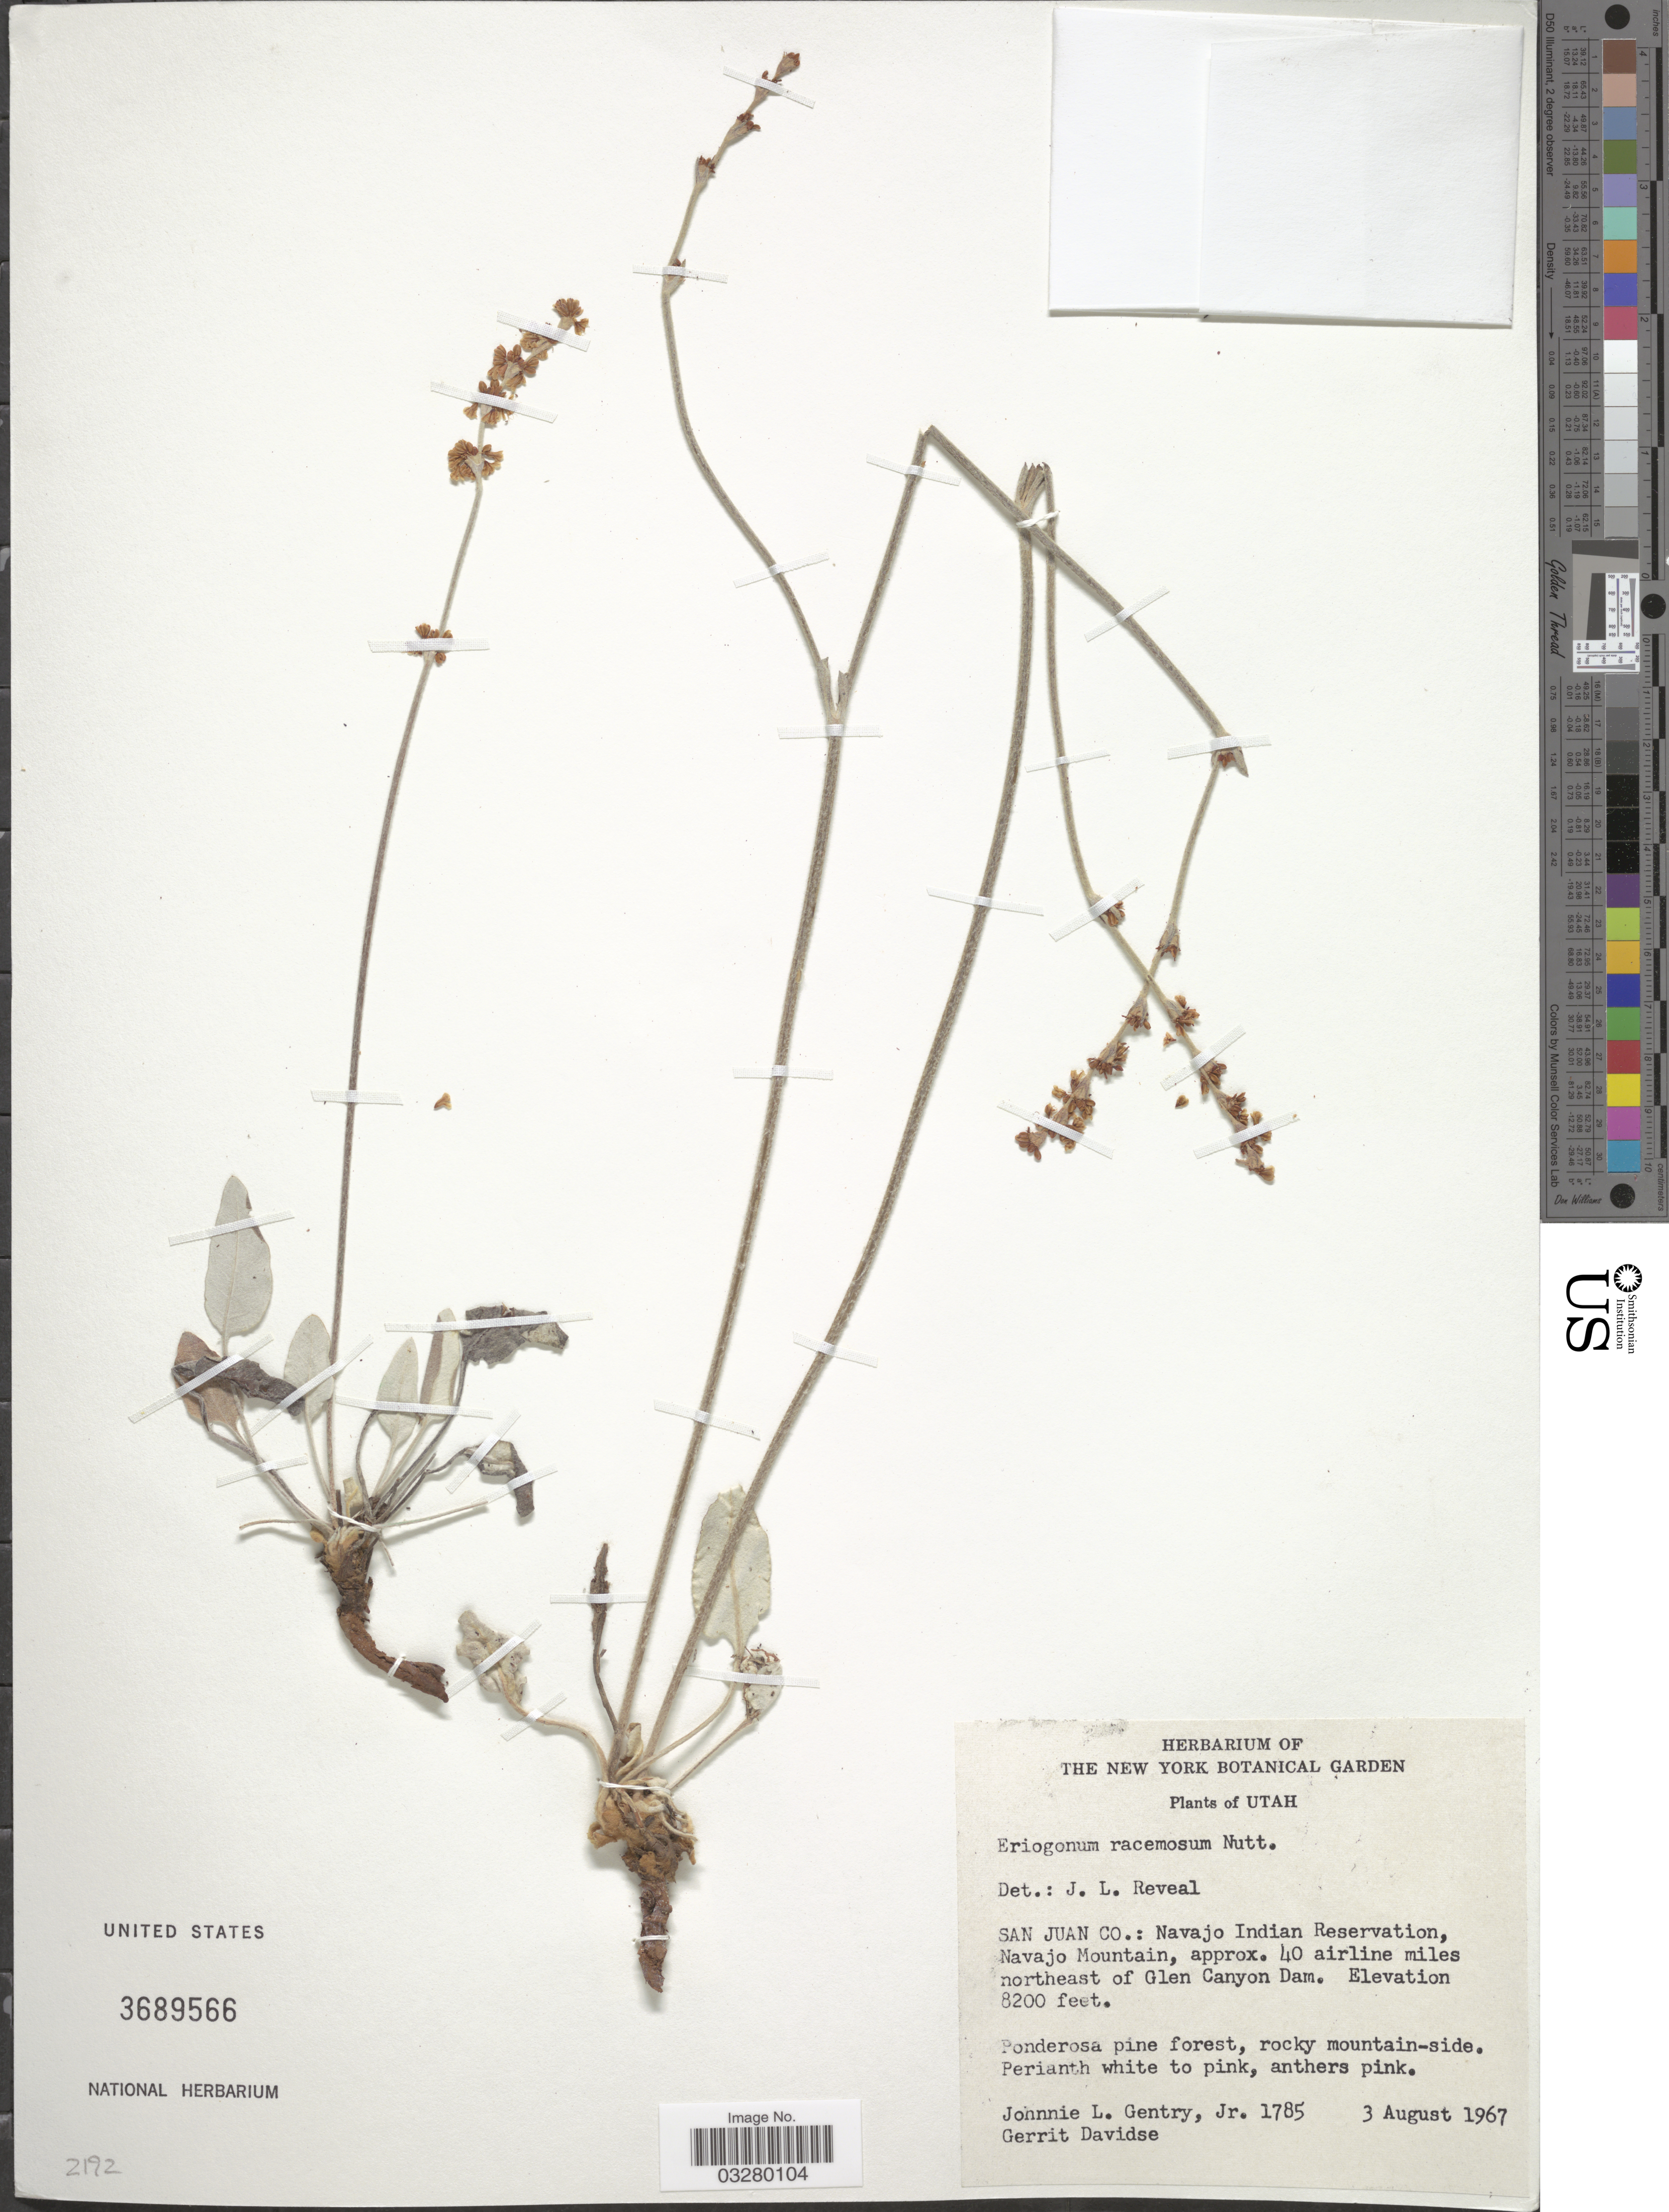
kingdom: Plantae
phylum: Tracheophyta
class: Magnoliopsida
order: Caryophyllales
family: Polygonaceae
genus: Eriogonum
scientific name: Eriogonum racemosum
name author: Nutt.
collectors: J. L. Gentry & G. Davidse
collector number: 1785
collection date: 1967-08-03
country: United States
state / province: Utah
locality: San Juan Co.: Navajo Indian Reservation, Navajo Mountain, approx. 40 airline miles northeast of Glen Canyon Dam.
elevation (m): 2499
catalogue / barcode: US 3689566